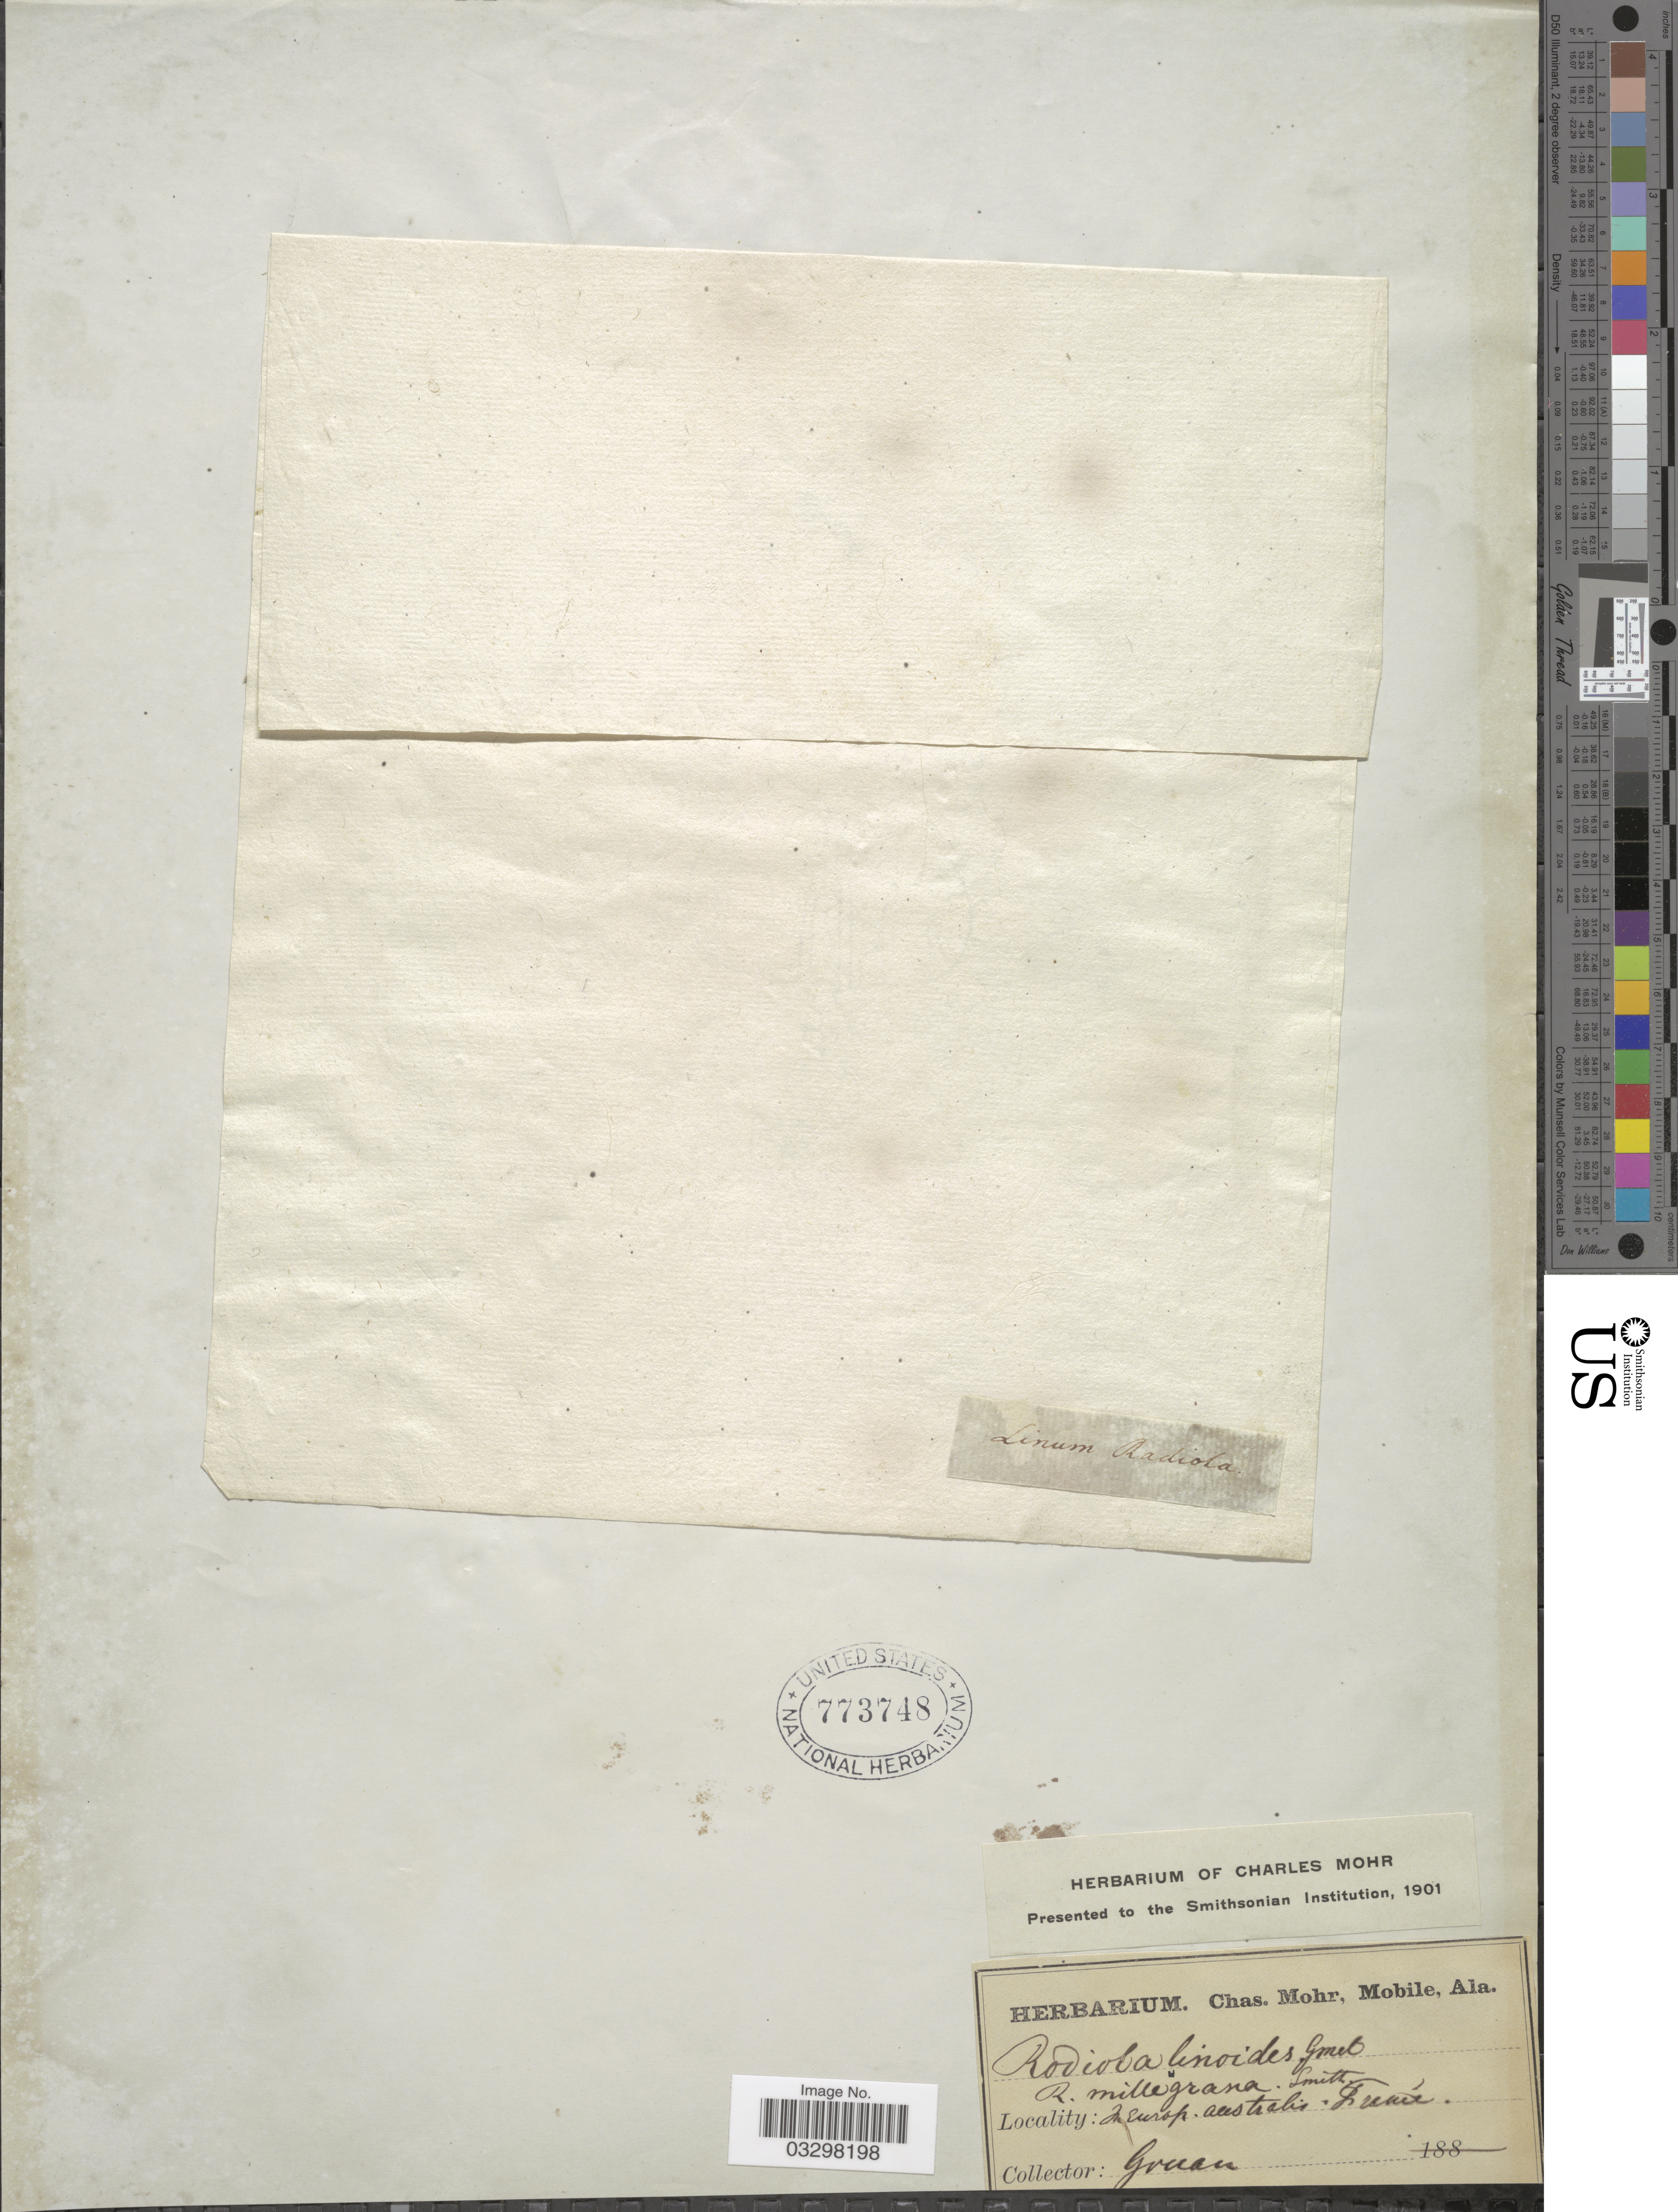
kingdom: Plantae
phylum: Tracheophyta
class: Magnoliopsida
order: Malpighiales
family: Linaceae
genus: Radiola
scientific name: Radiola millegrana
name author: Sm.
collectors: Gruan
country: France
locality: In Europ. australis. Francé.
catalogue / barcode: US 773748